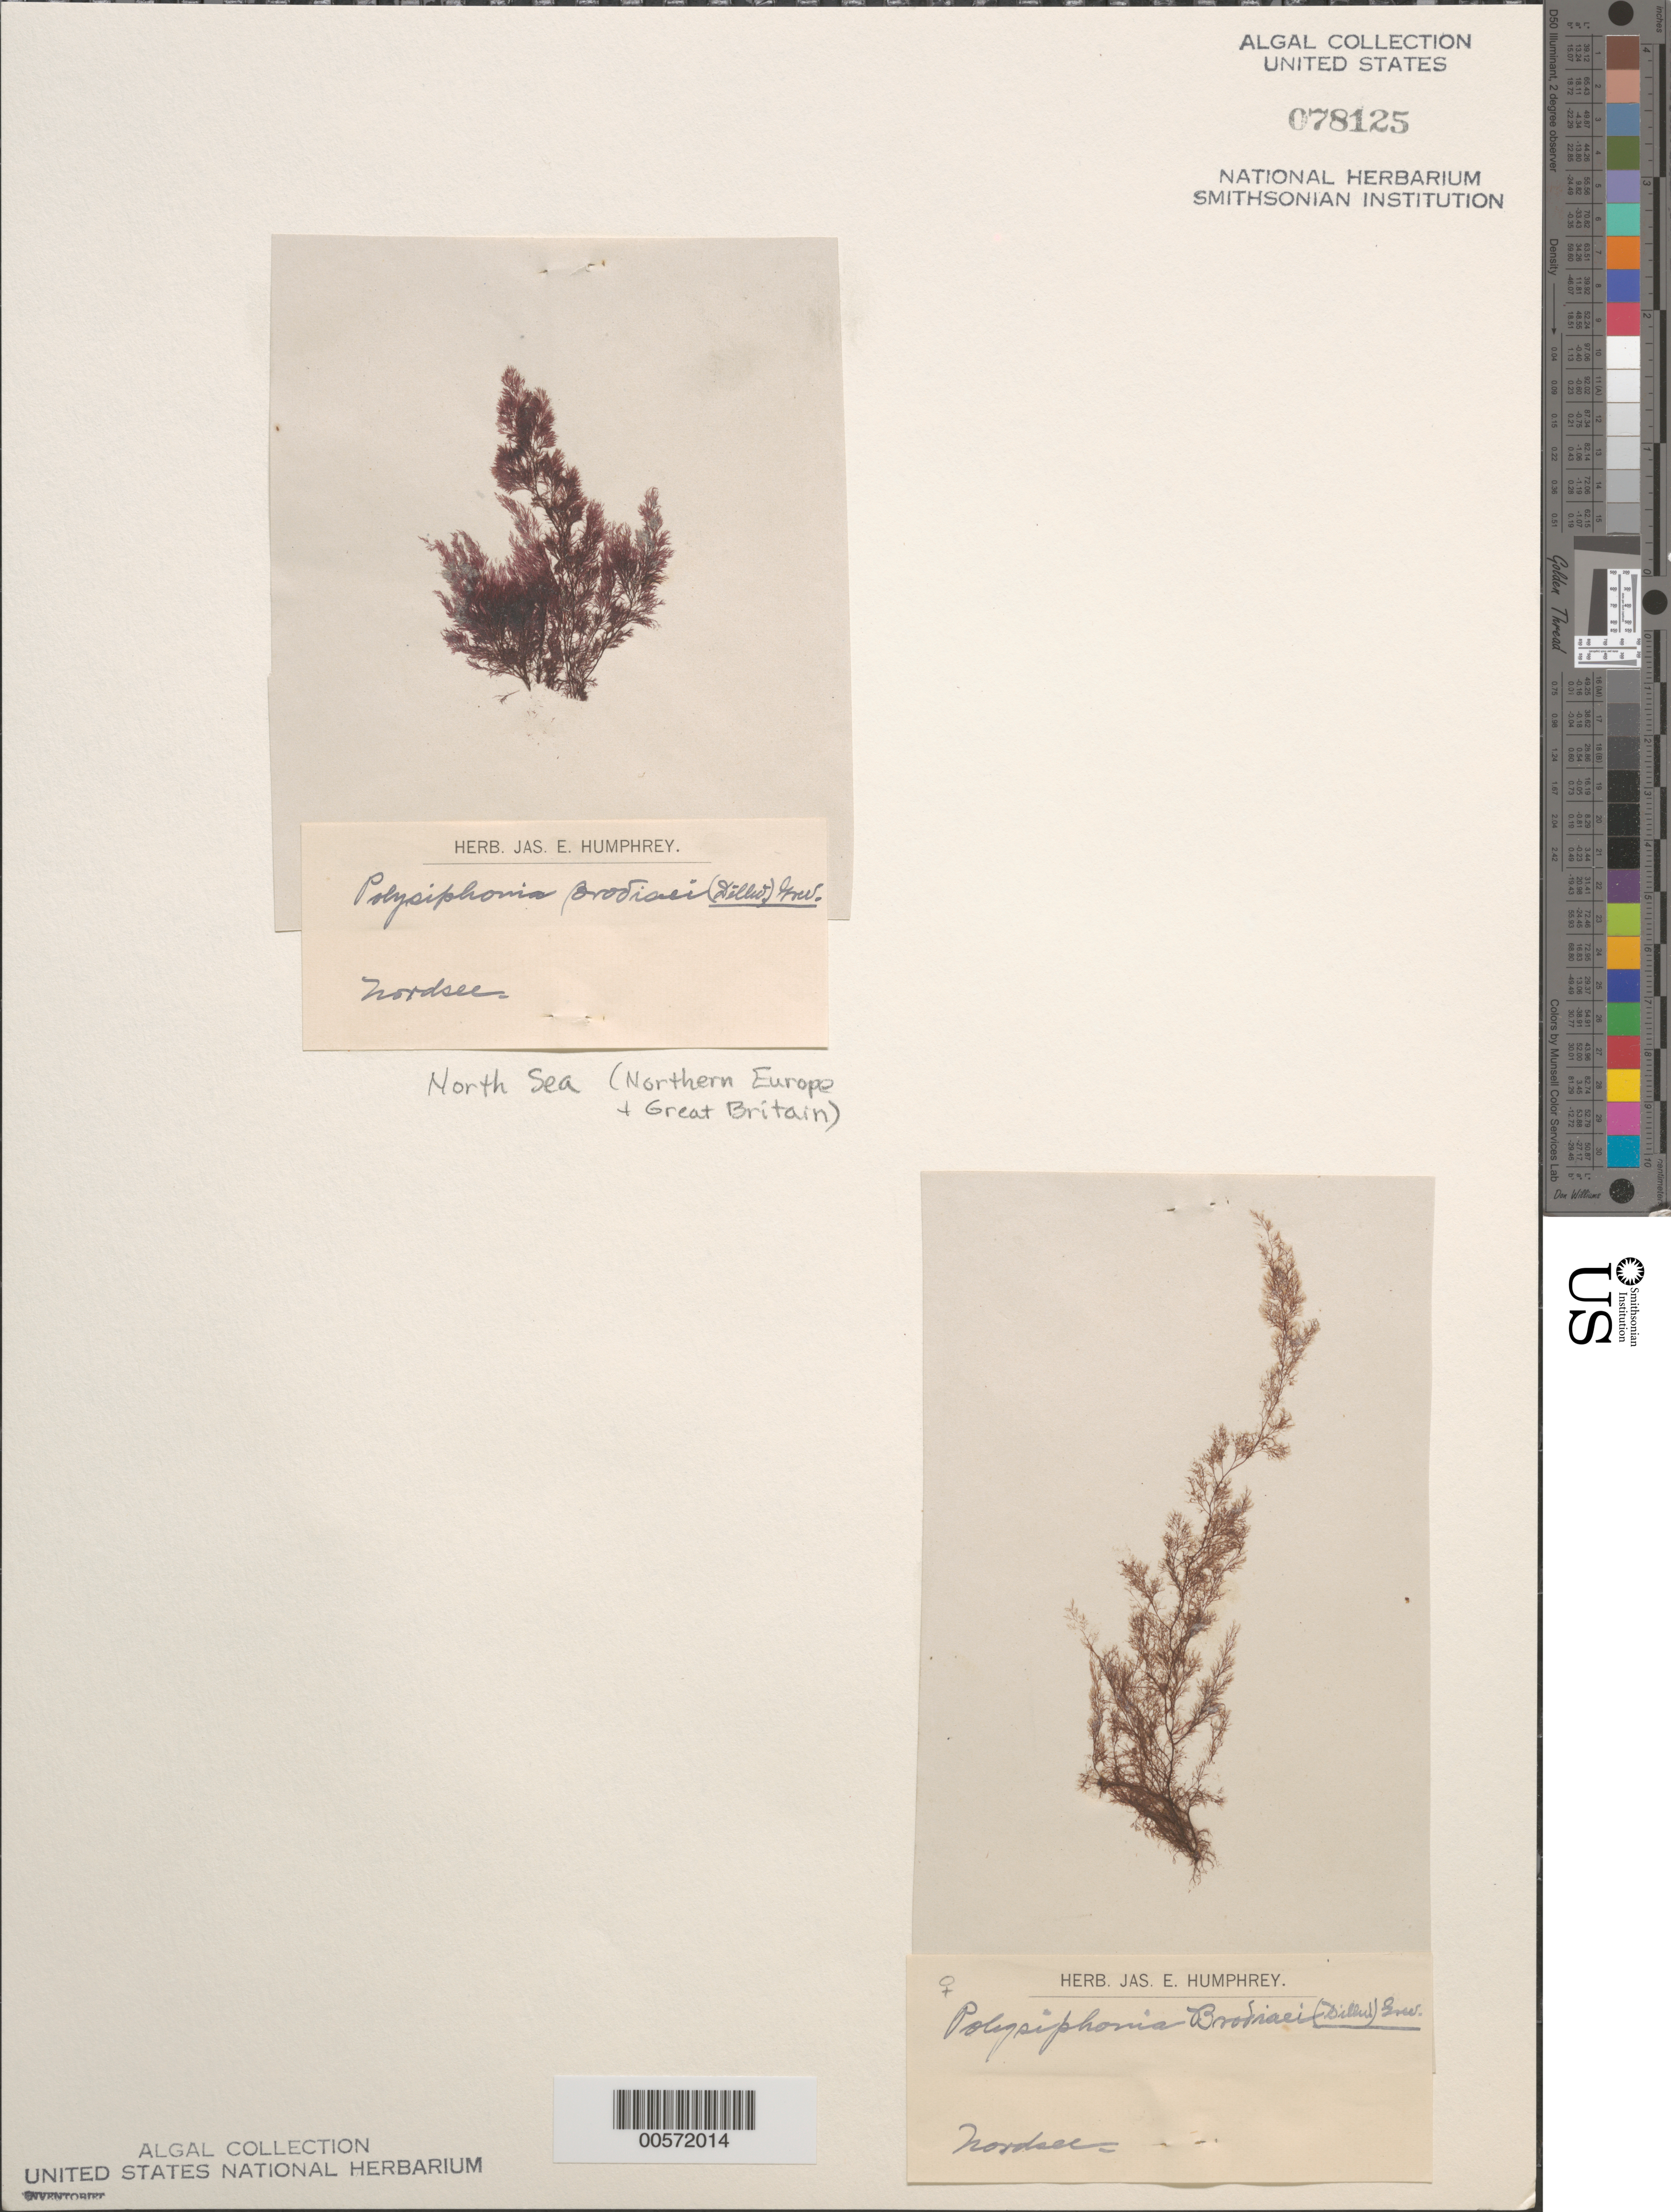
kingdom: Plantae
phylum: Rhodophyta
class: Florideophyceae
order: Ceramiales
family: Rhodomelaceae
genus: Polysiphonia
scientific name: Polysiphonia subulata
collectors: J. Humphrey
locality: North sea (nordsee)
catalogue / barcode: US 78125